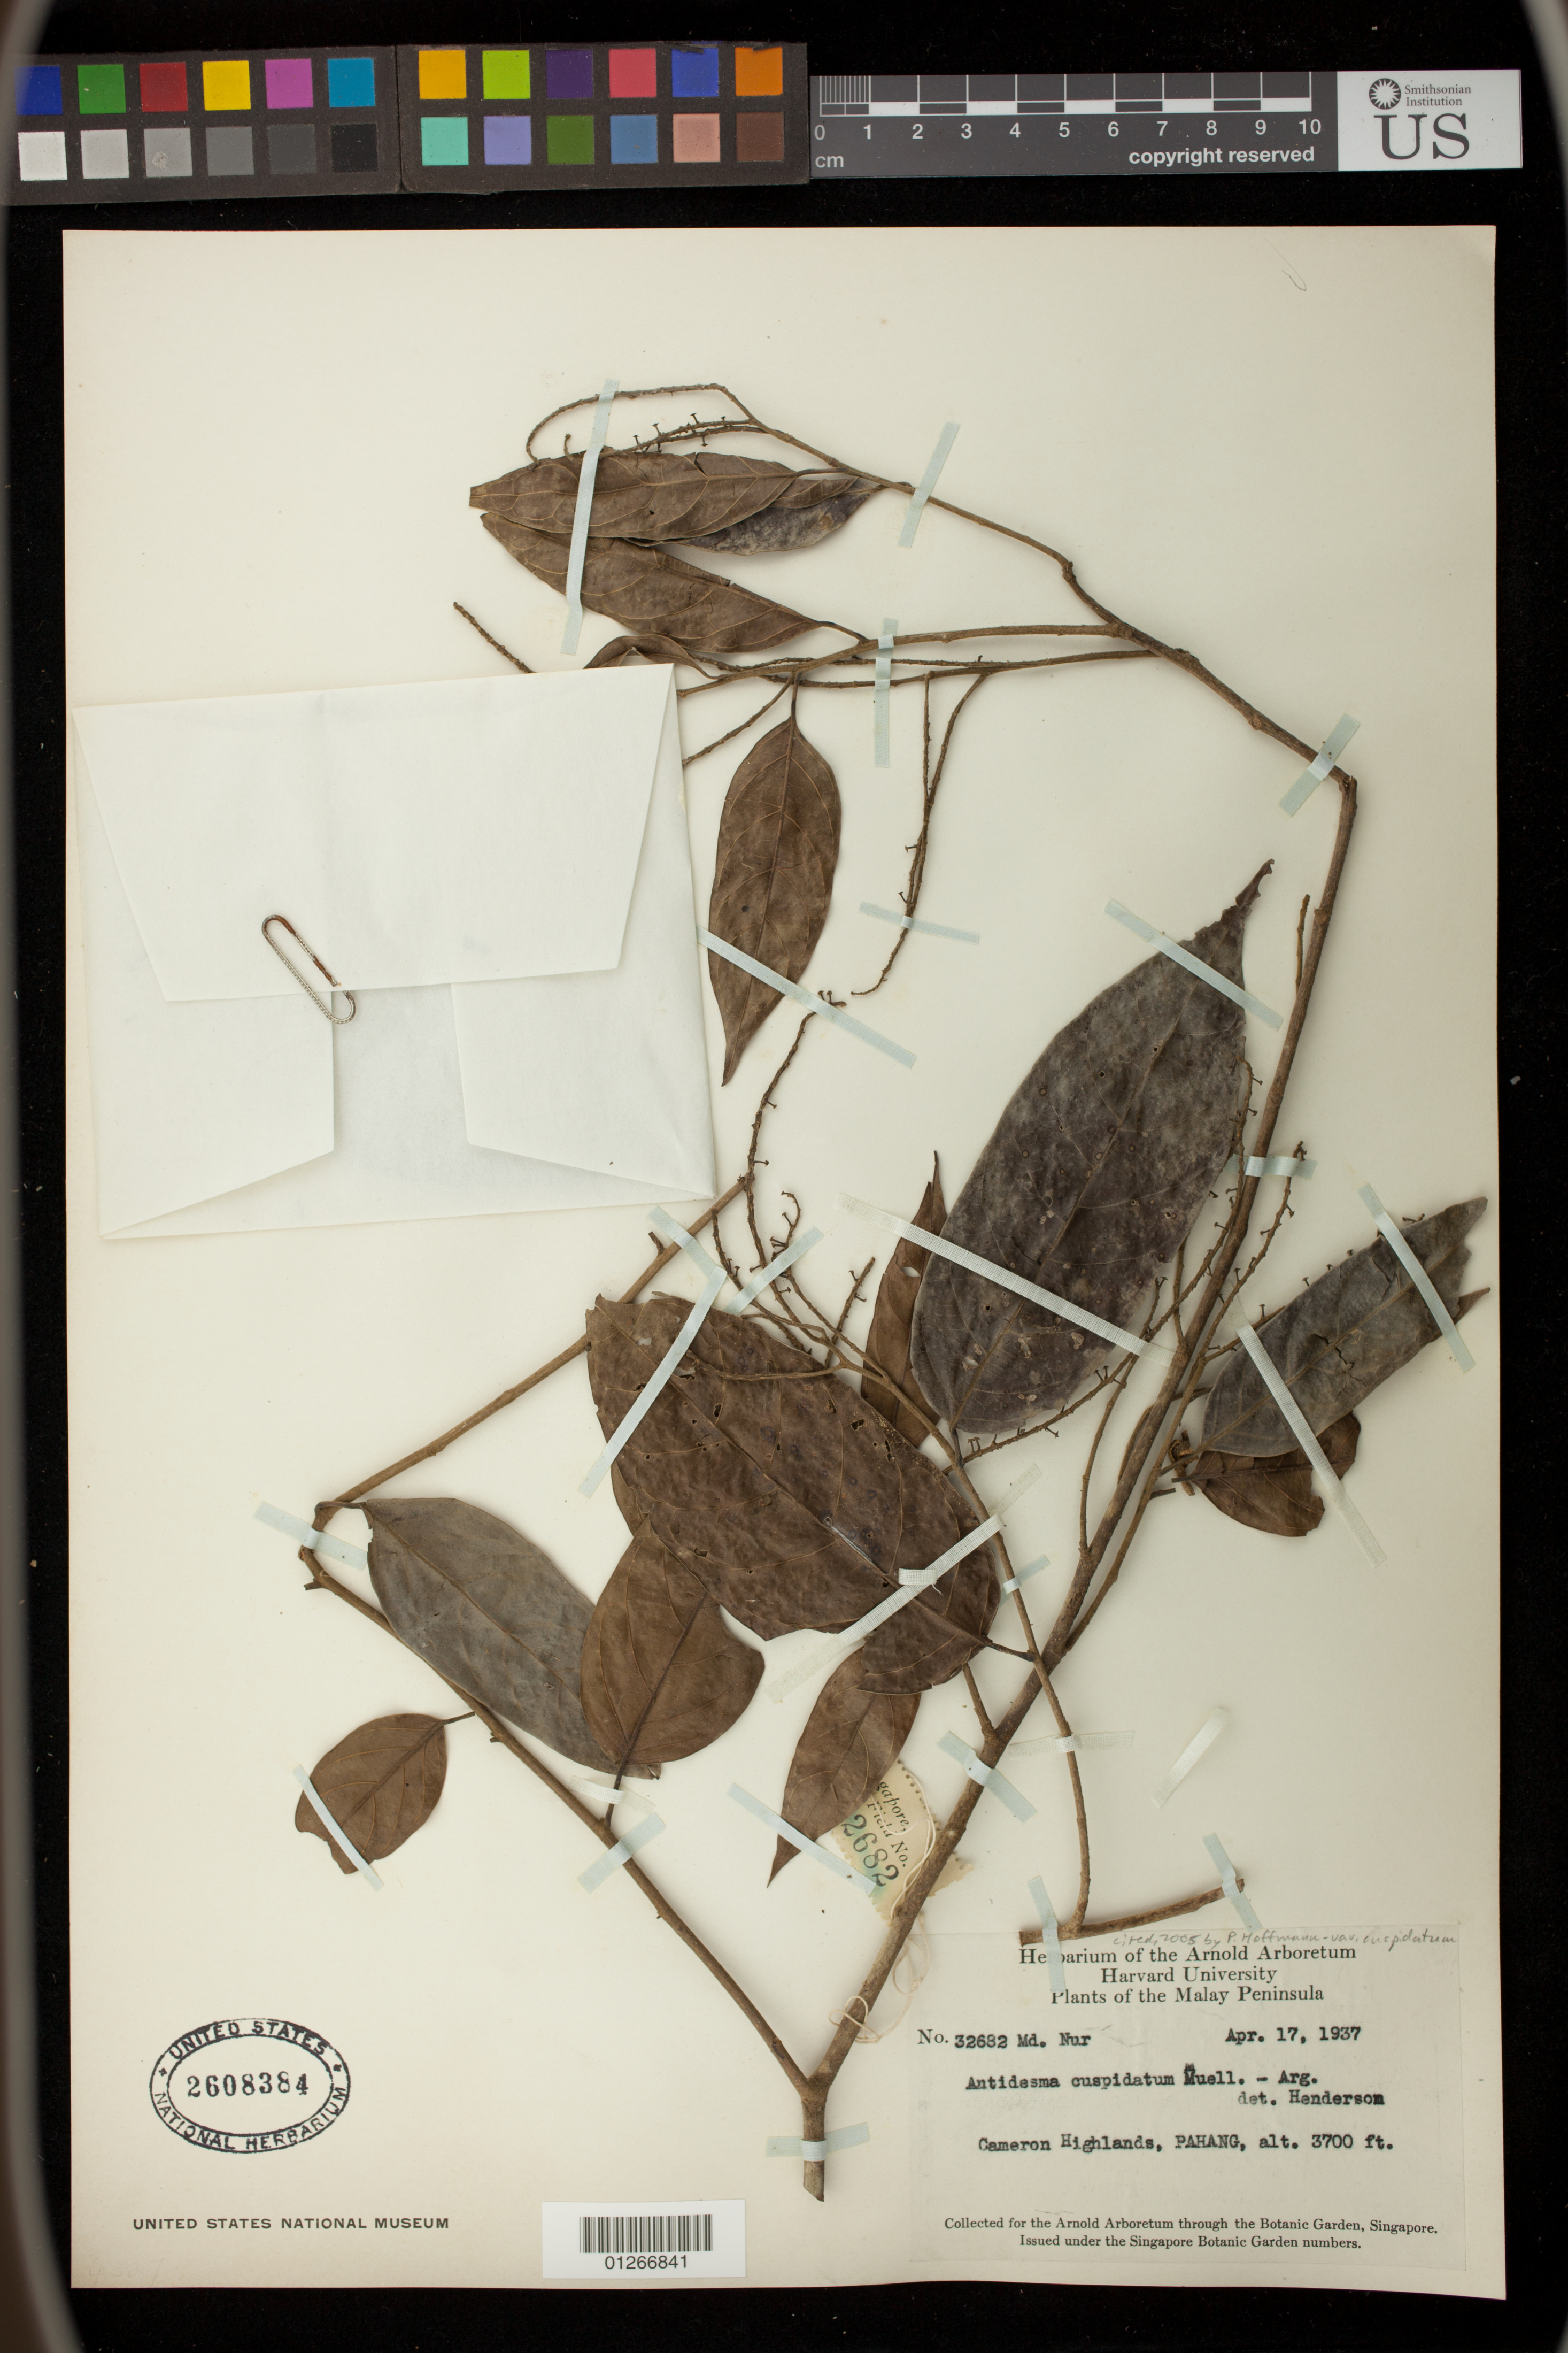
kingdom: Plantae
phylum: Tracheophyta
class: Magnoliopsida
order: Malpighiales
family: Phyllanthaceae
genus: Antidesma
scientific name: Antidesma cuspidatum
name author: Müll. Arg.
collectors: M. Nur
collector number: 32682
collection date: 1937-04-17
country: Malaysia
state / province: Pahang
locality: Cameron Highlands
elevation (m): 1128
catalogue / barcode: US 2608384